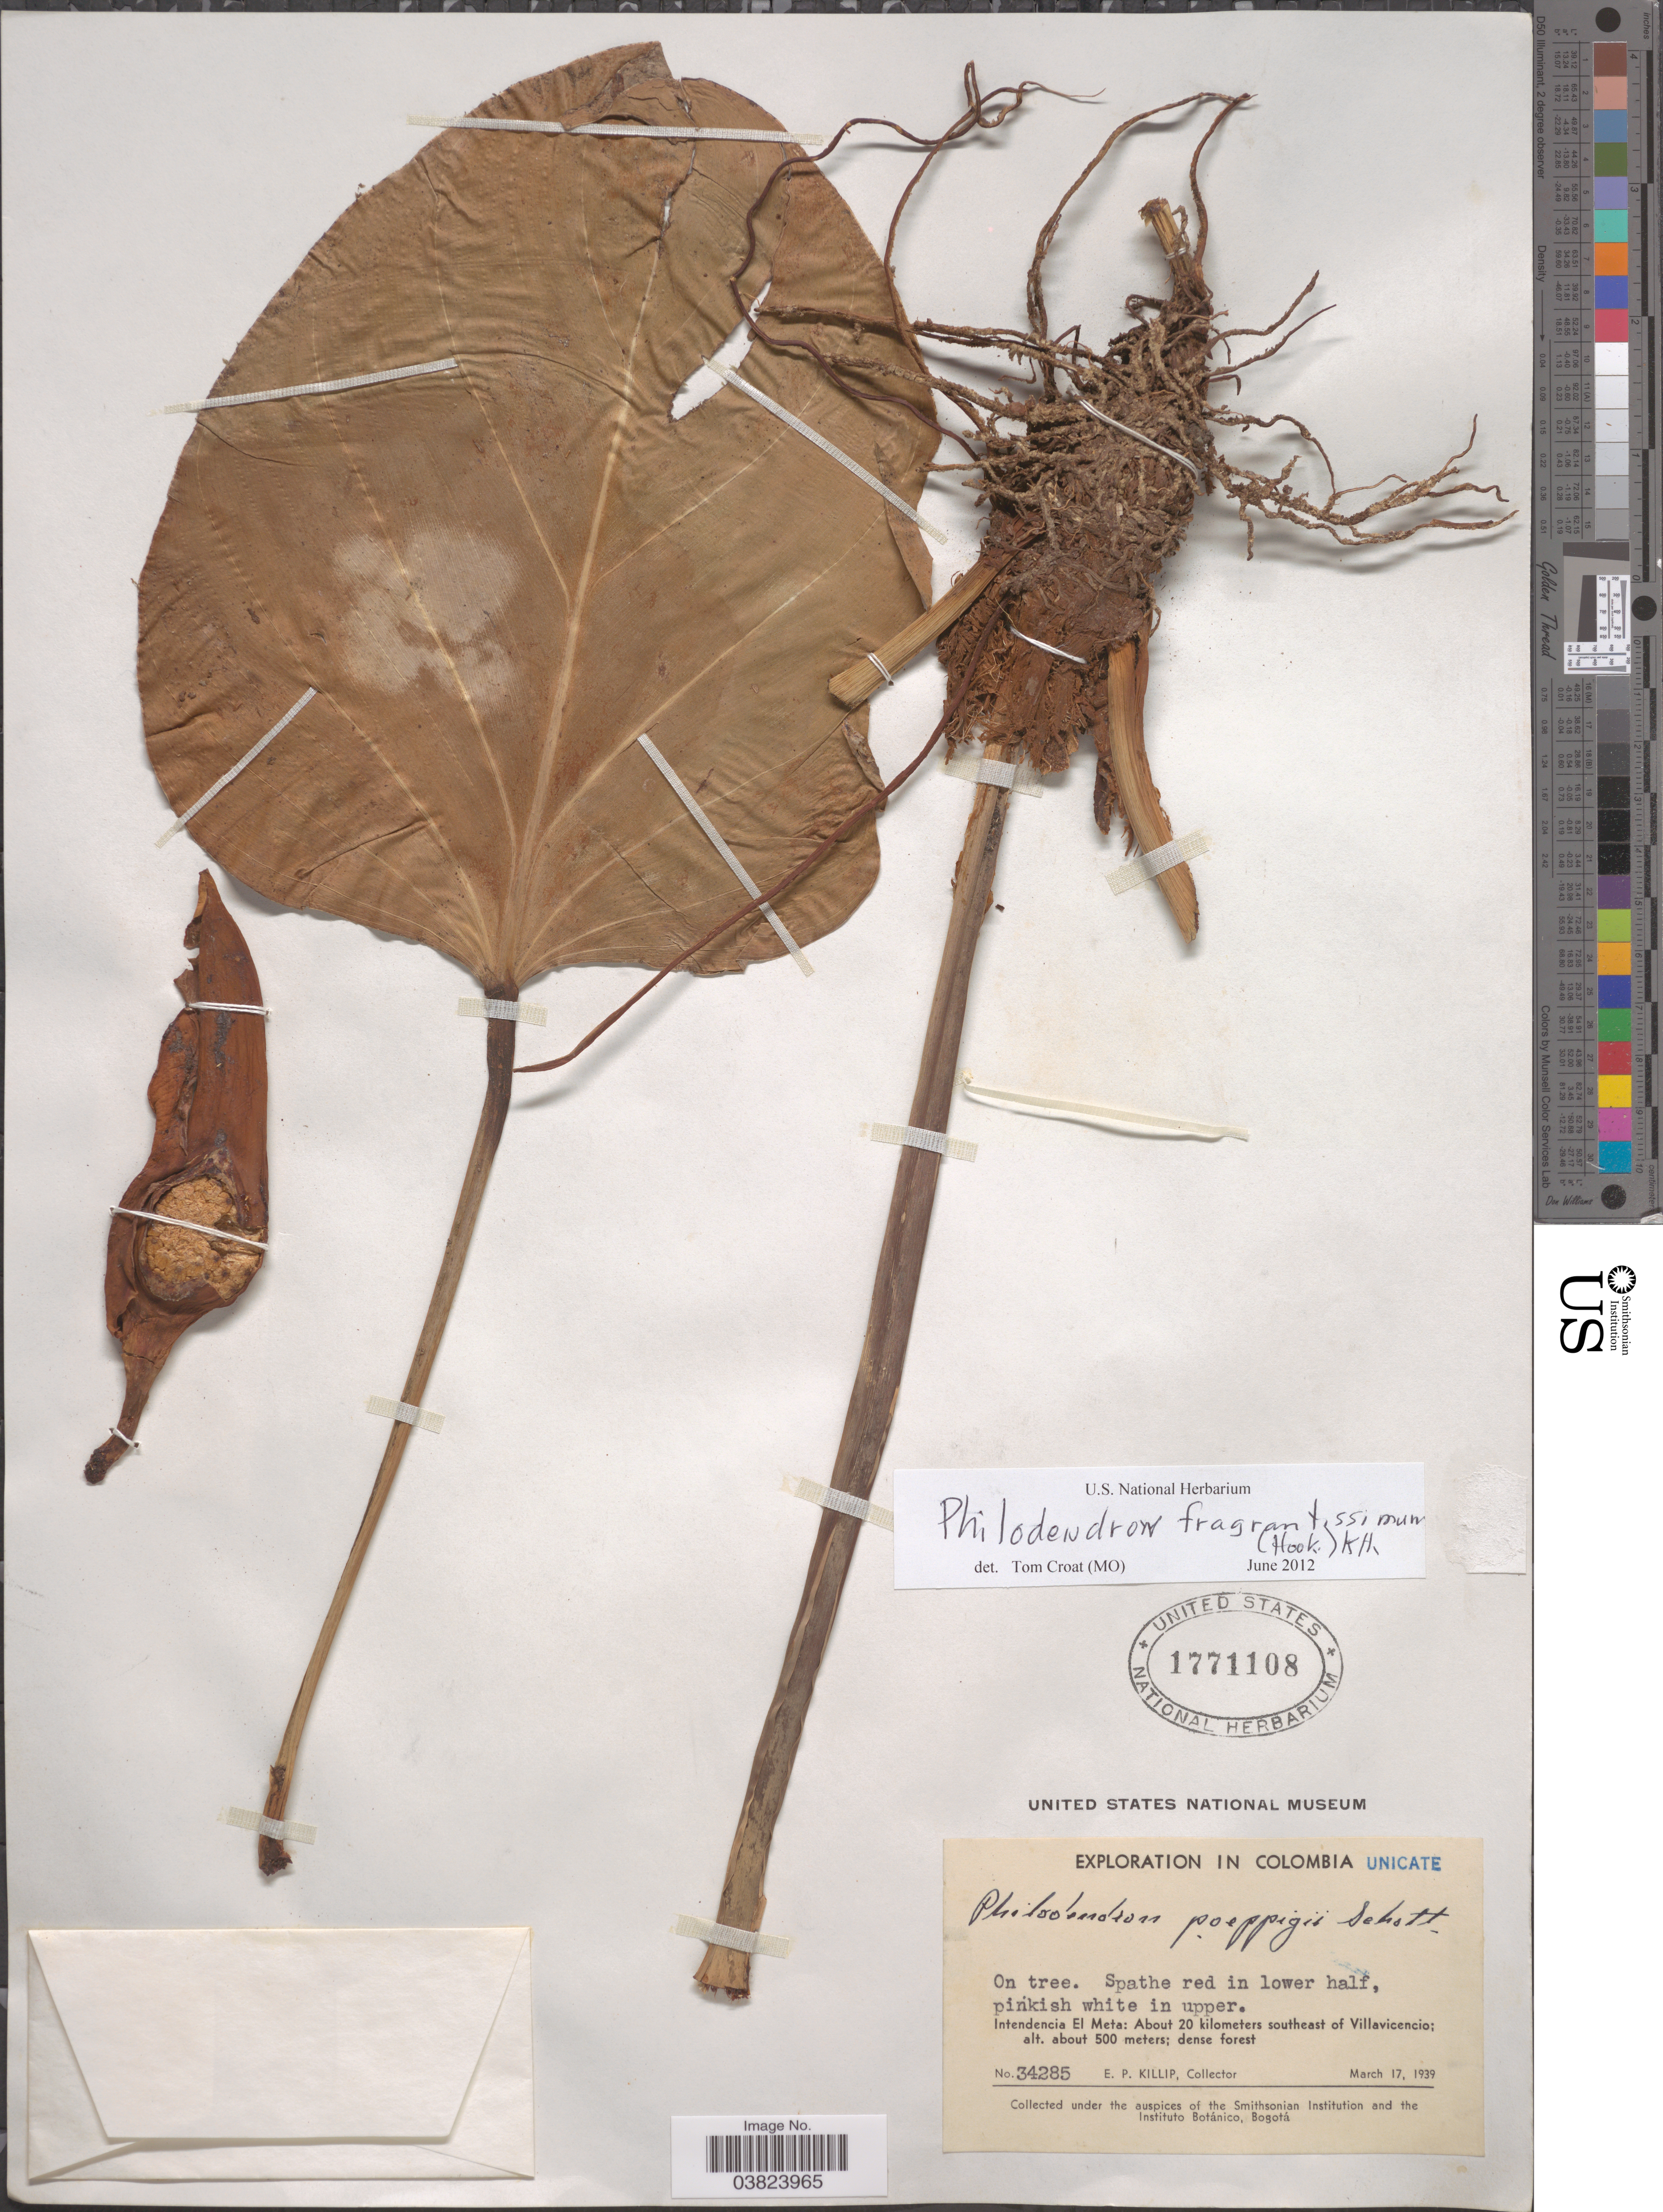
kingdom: Plantae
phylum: Tracheophyta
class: Liliopsida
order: Alismatales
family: Araceae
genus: Philodendron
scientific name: Philodendron fragrantissimum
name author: (G. Don) Kunth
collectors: E. P. Killip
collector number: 34285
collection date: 1939-03-17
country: Colombia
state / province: Meta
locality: Intendencia El Meta: About 20 kilometers southeast of Villavicencio.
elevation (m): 500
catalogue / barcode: US 1771108